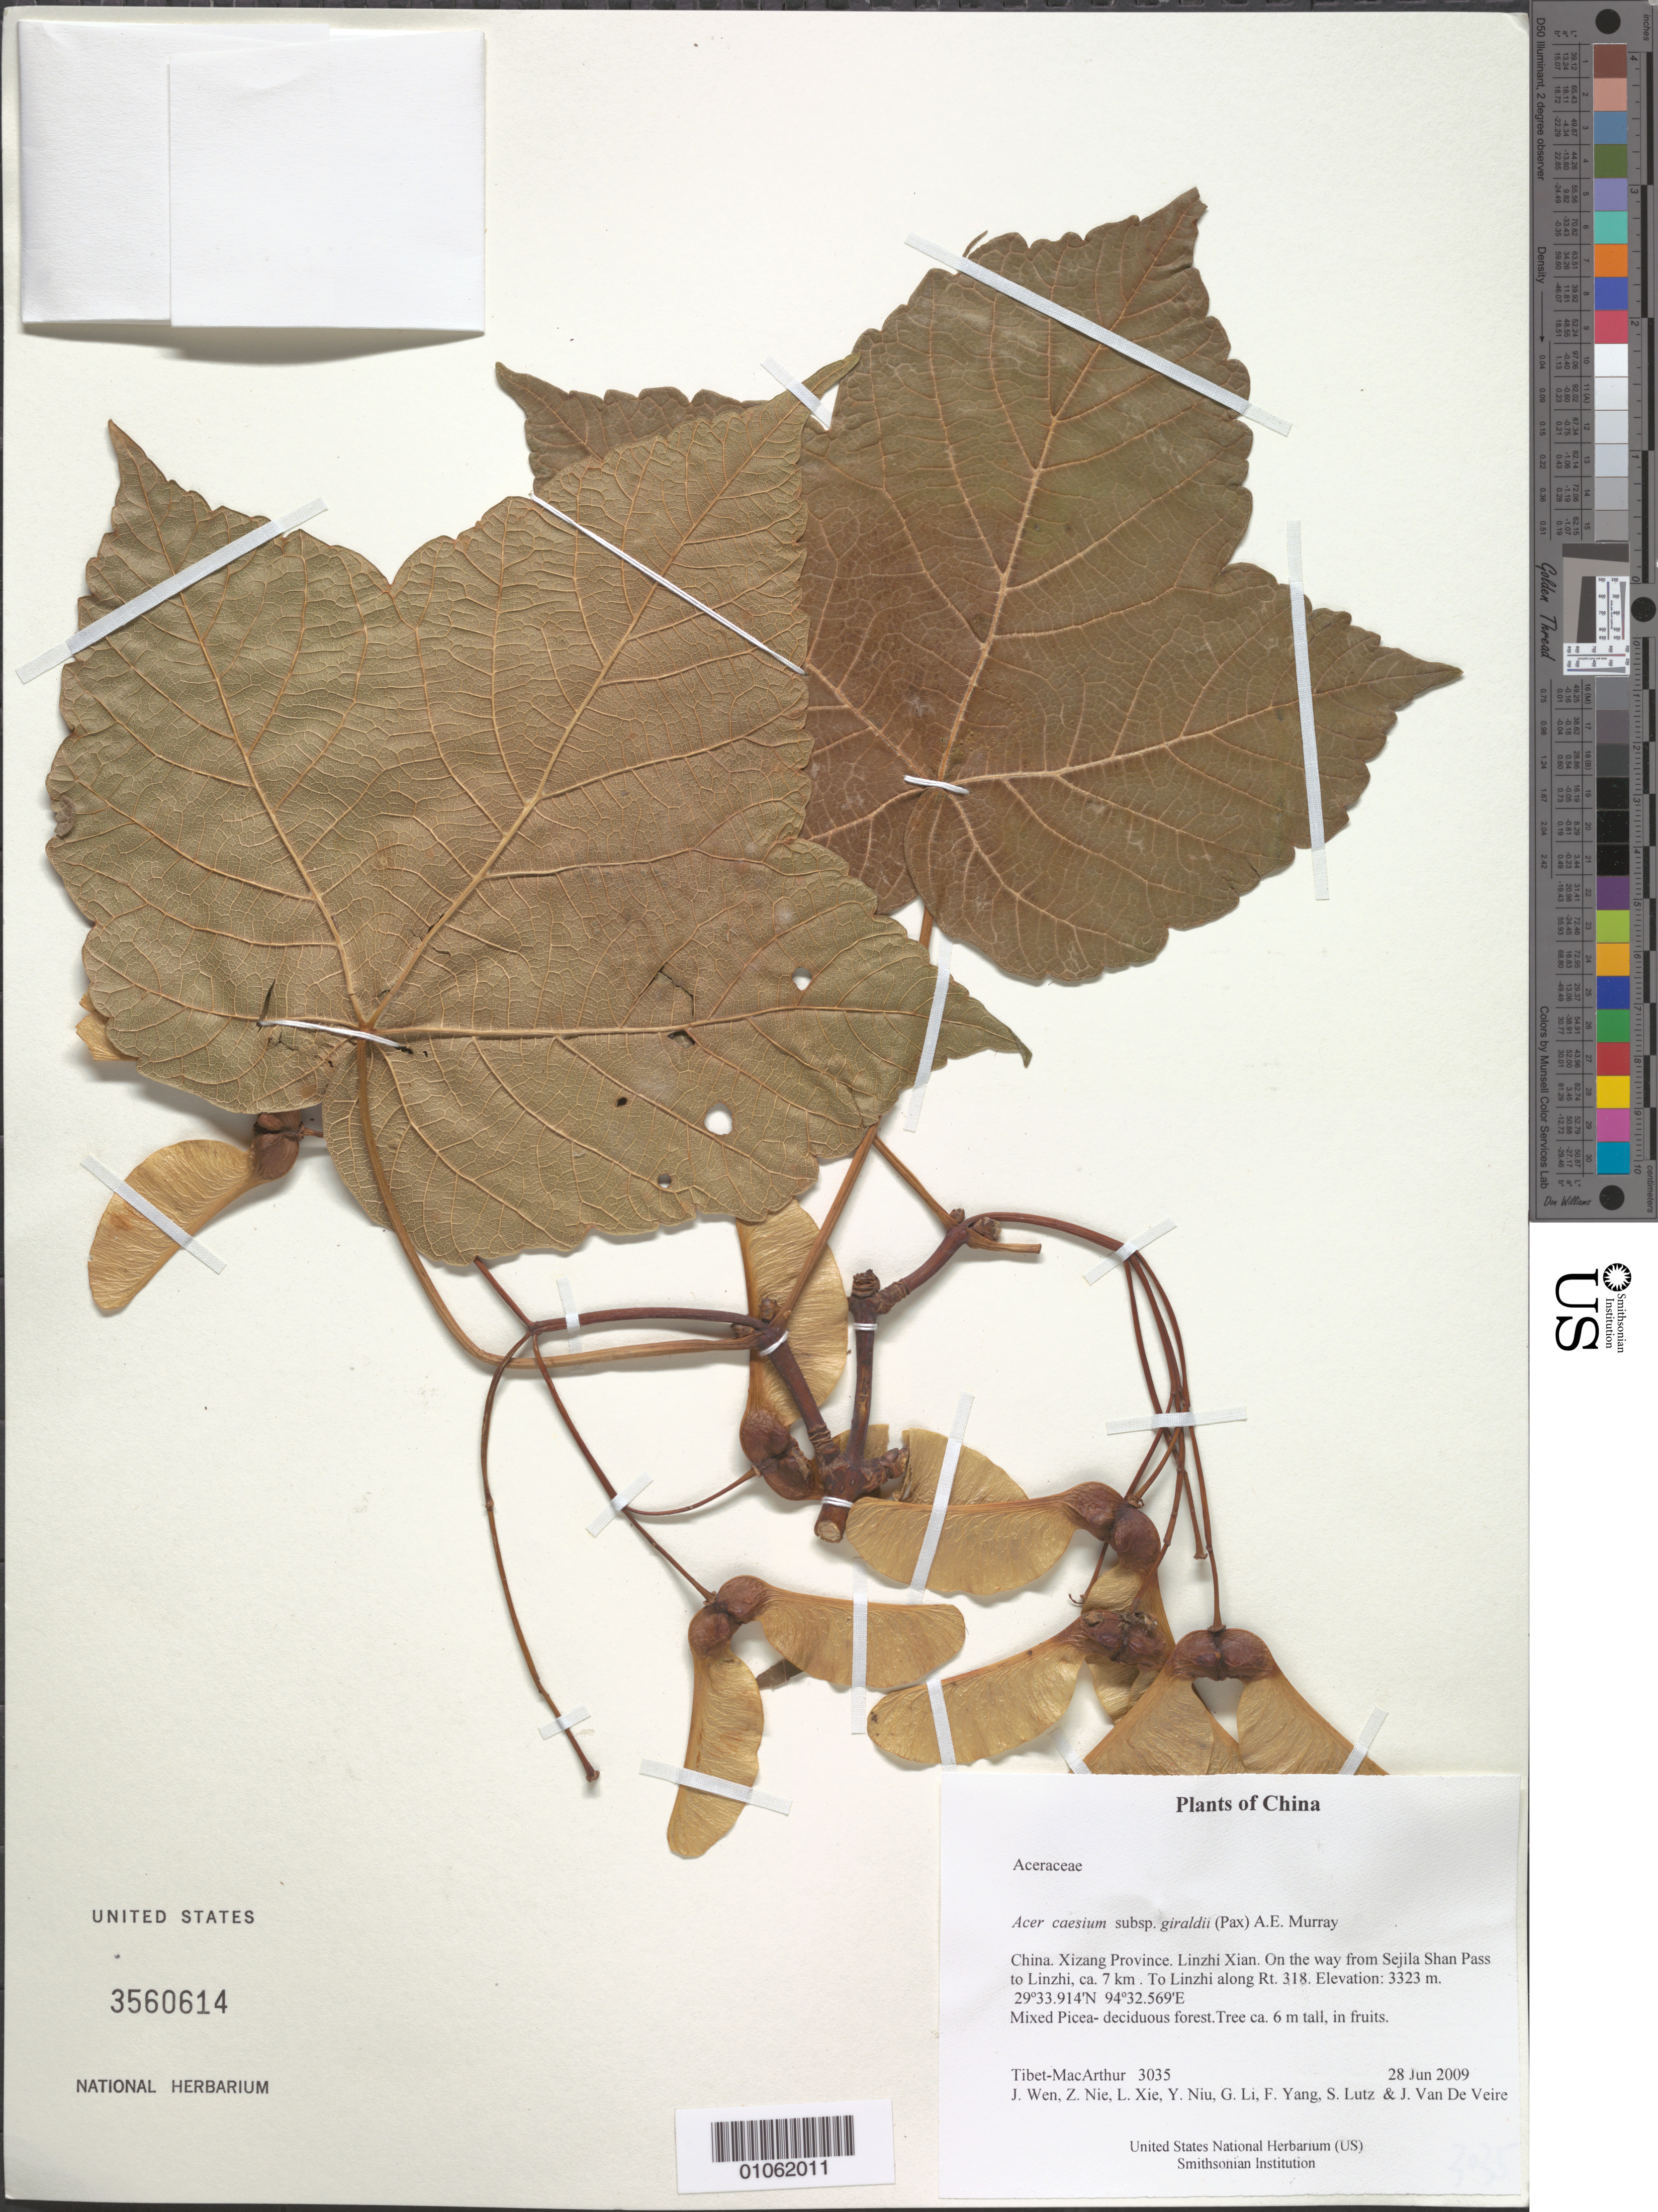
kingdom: Plantae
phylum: Tracheophyta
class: Magnoliopsida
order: Sapindales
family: Sapindaceae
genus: Acer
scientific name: Acer caesium subsp. giraldii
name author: (Pax) A.E. Murray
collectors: Tibet-MacArthur, J. Wen, Z. Nie, L. Xie, Y. Niu, G. Li, F. Yang, S. Lutz & J. Van De Veire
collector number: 3035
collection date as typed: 28 Jun 2009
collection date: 2009-06-28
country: China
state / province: Xizang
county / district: Linzhi Xian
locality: On the way from Sejila Shan Pass to Linzhi, ca. 7 km . To Linzhi along Rt. 318.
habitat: Mixed Picea- deciduous forest.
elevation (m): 3323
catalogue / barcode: US 3560614